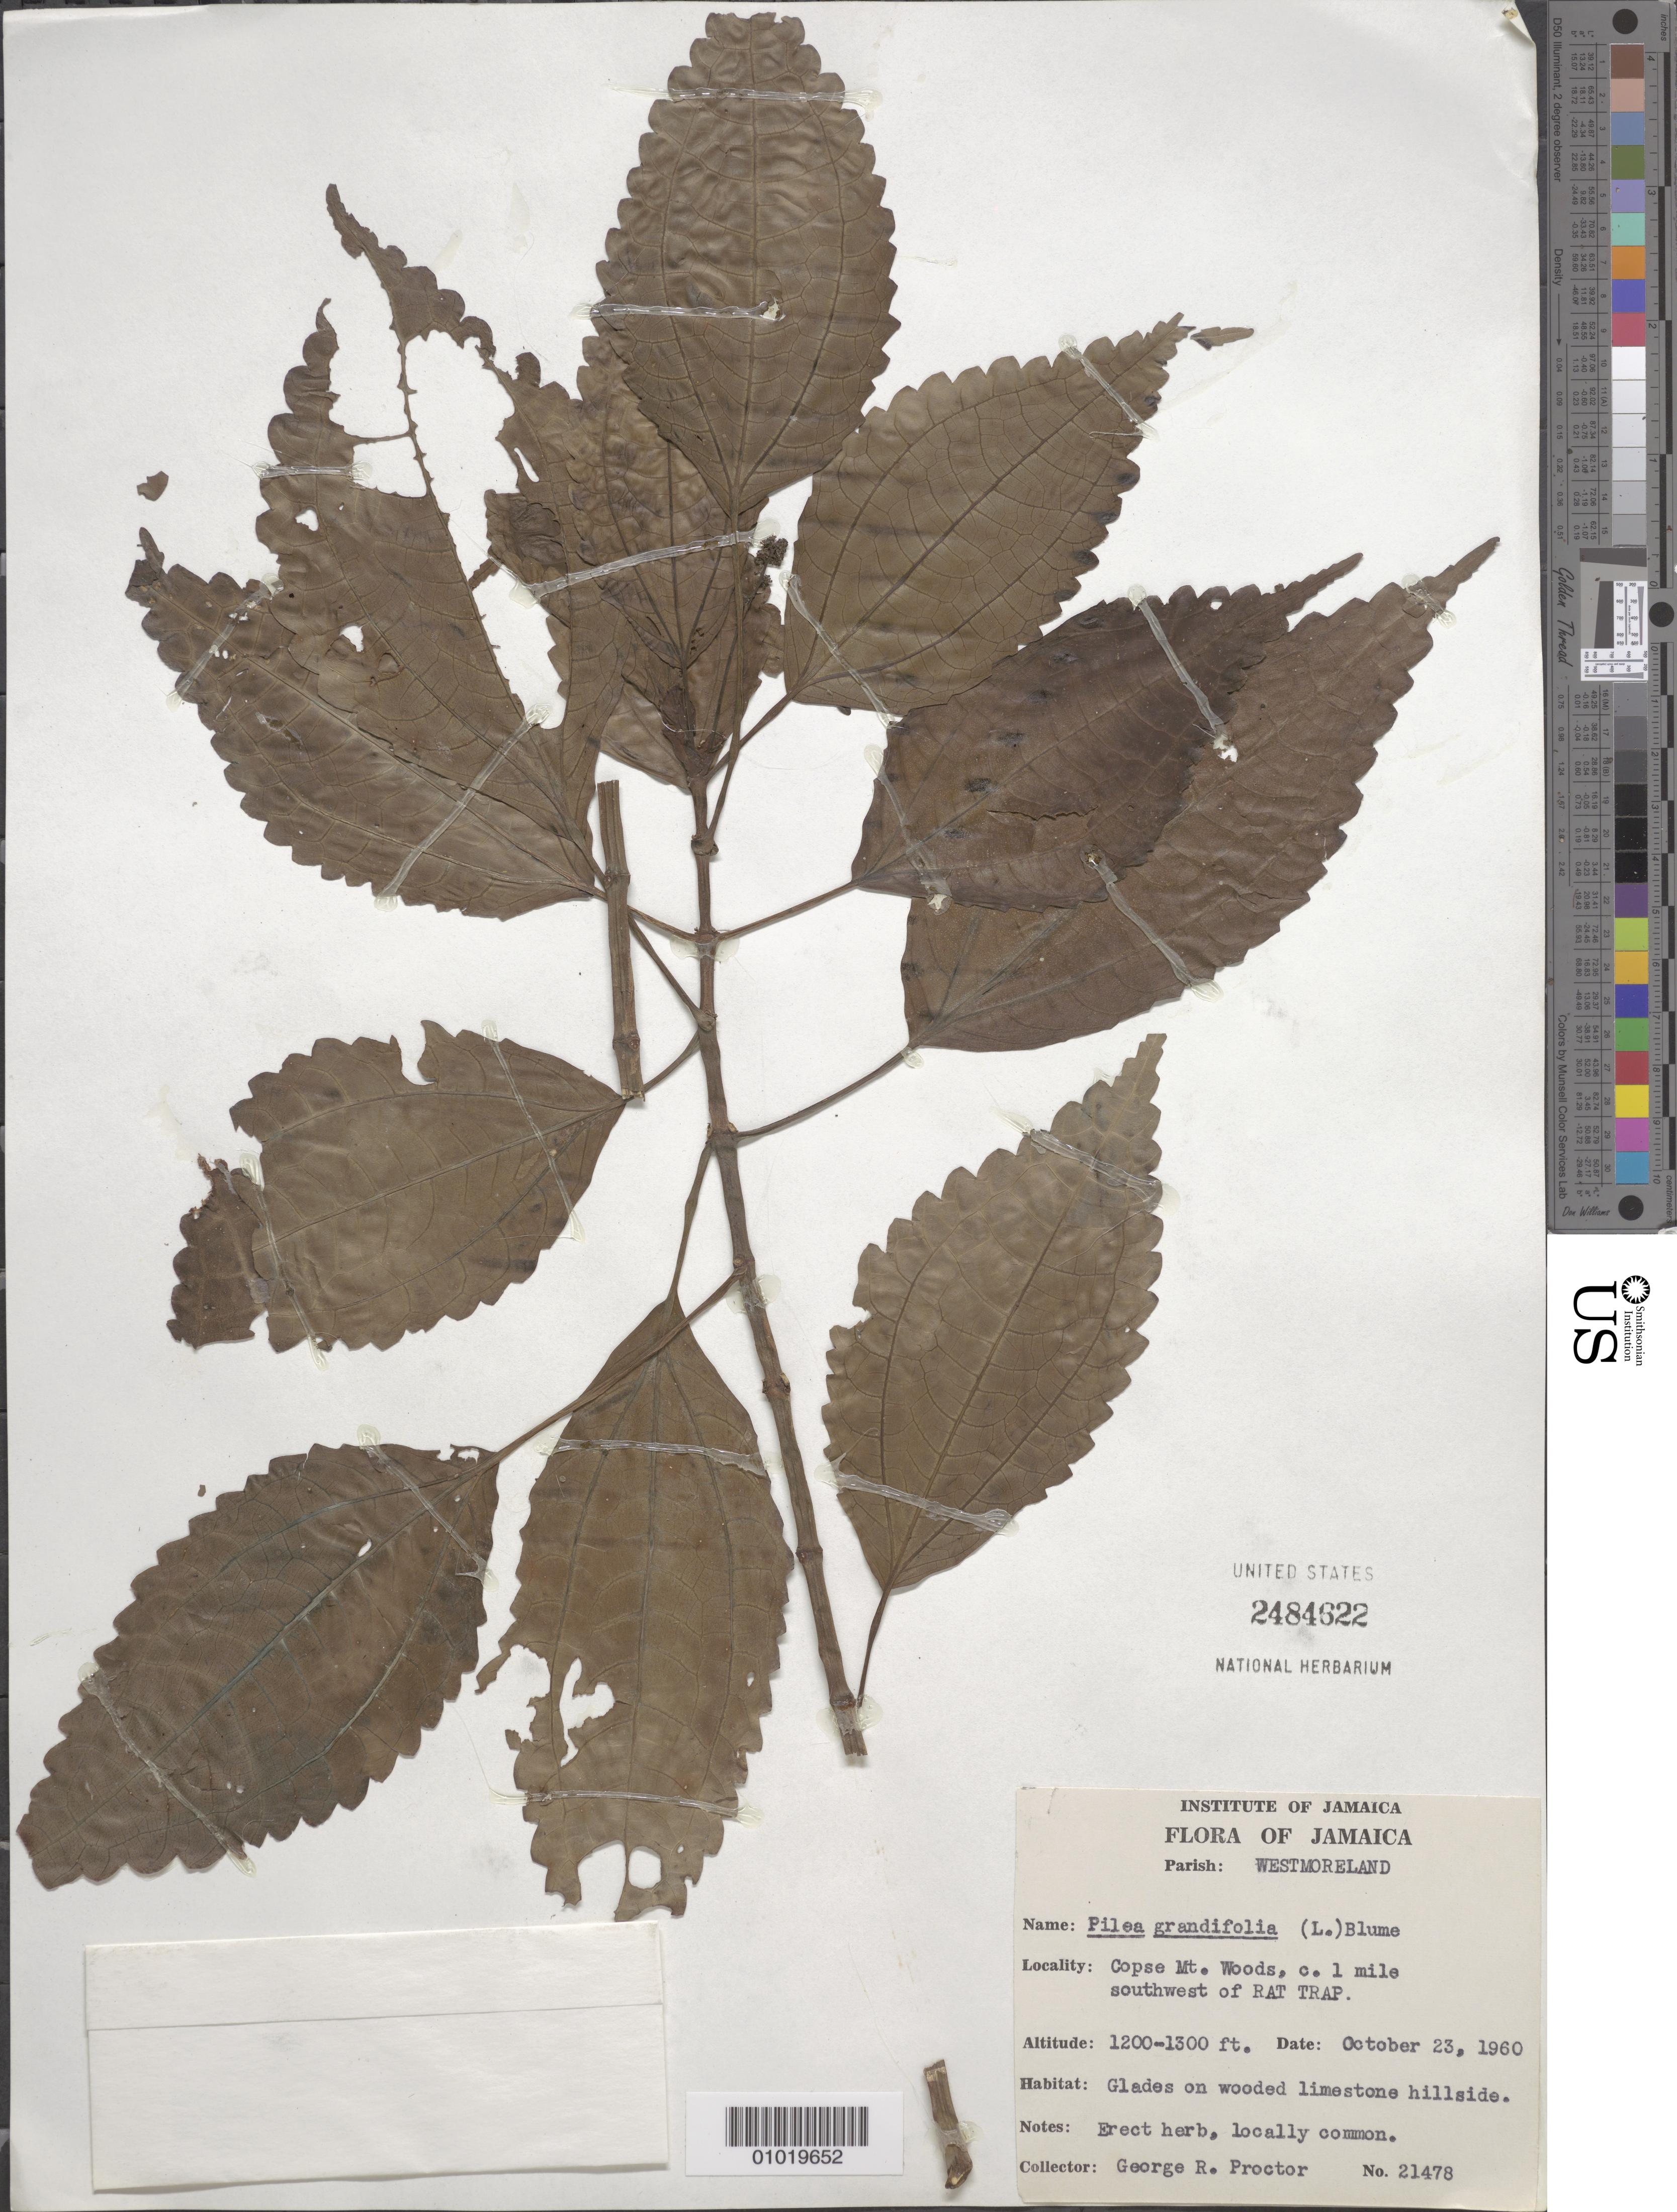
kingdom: Plantae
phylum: Tracheophyta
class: Magnoliopsida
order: Rosales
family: Urticaceae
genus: Pilea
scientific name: Pilea grandifolia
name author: (L.) Blume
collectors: G. R. Proctor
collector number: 21478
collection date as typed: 23 Oct 1960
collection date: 1960-10-23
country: Jamaica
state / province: Westmoreland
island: Jamaica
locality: Copse Mt. Woods, c. 1 mi SW of Rat Trap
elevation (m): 366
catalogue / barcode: US 2484622